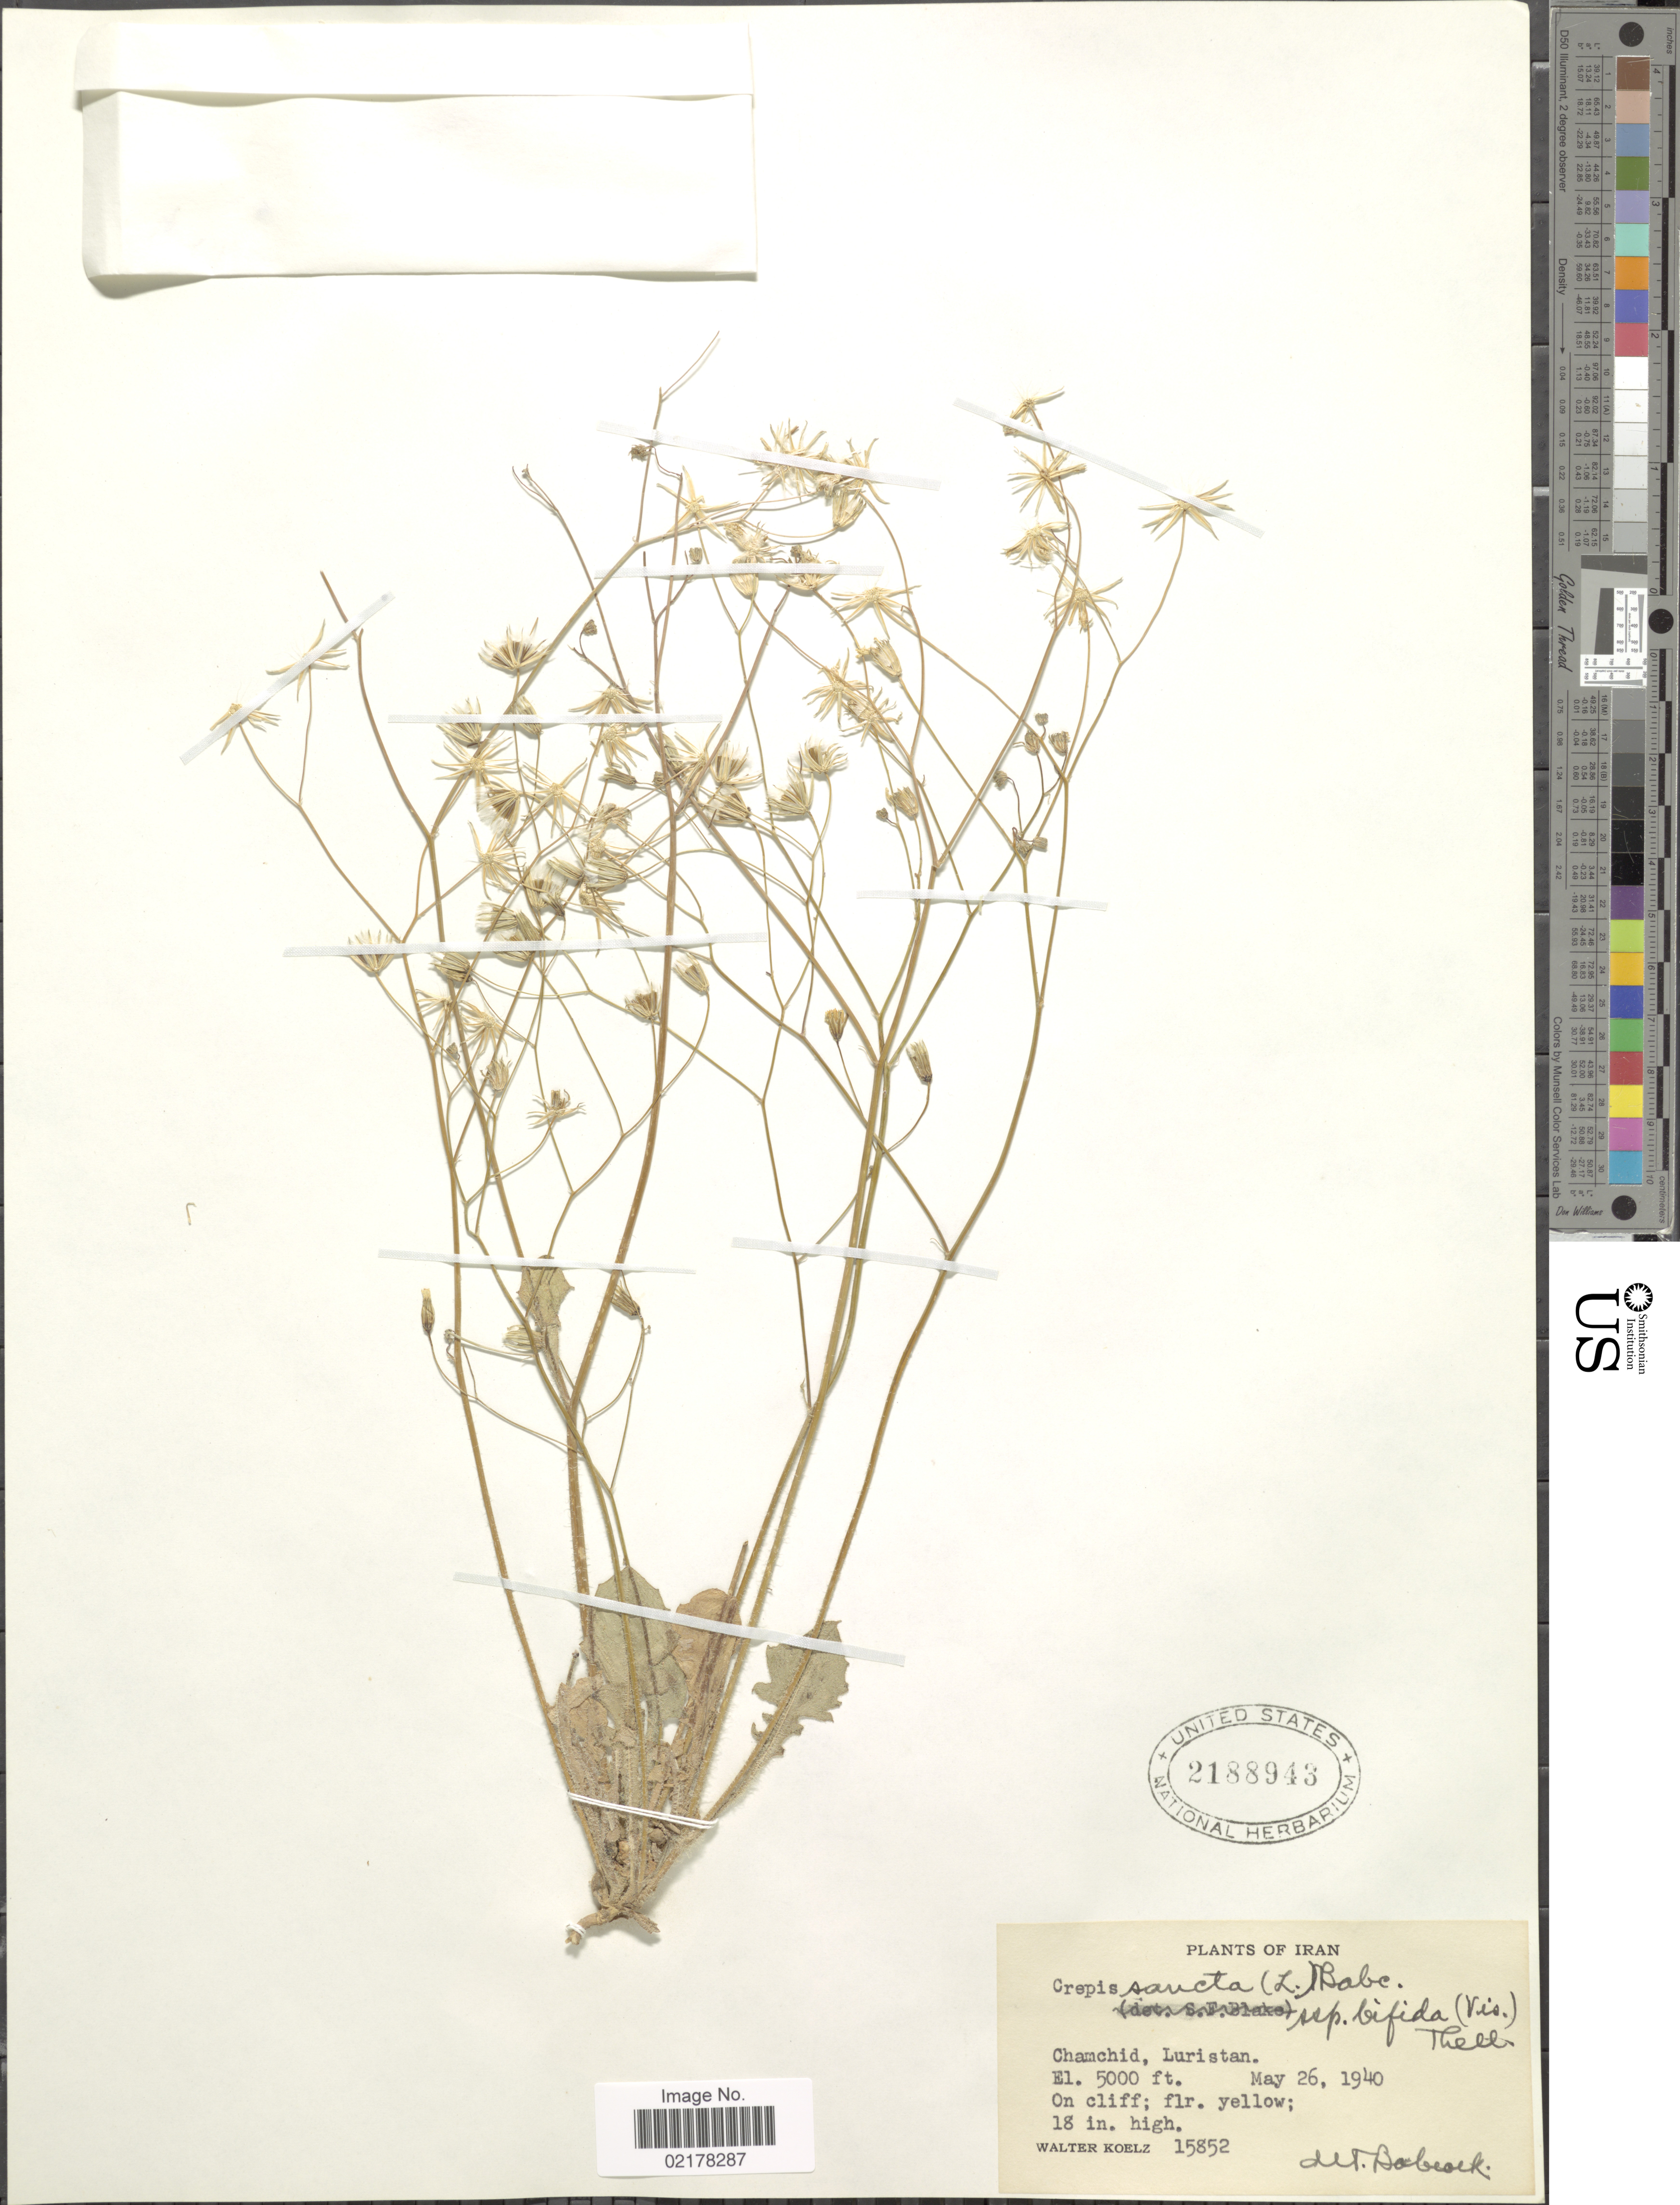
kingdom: Plantae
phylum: Tracheophyta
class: Magnoliopsida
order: Asterales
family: Asteraceae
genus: Crepis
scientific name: Crepis sancta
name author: (L.) Bornm.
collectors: W. N. Koelz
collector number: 15852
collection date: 1940-05-26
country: Iran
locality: Chamchid, Luristan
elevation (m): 1524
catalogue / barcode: US 2188943